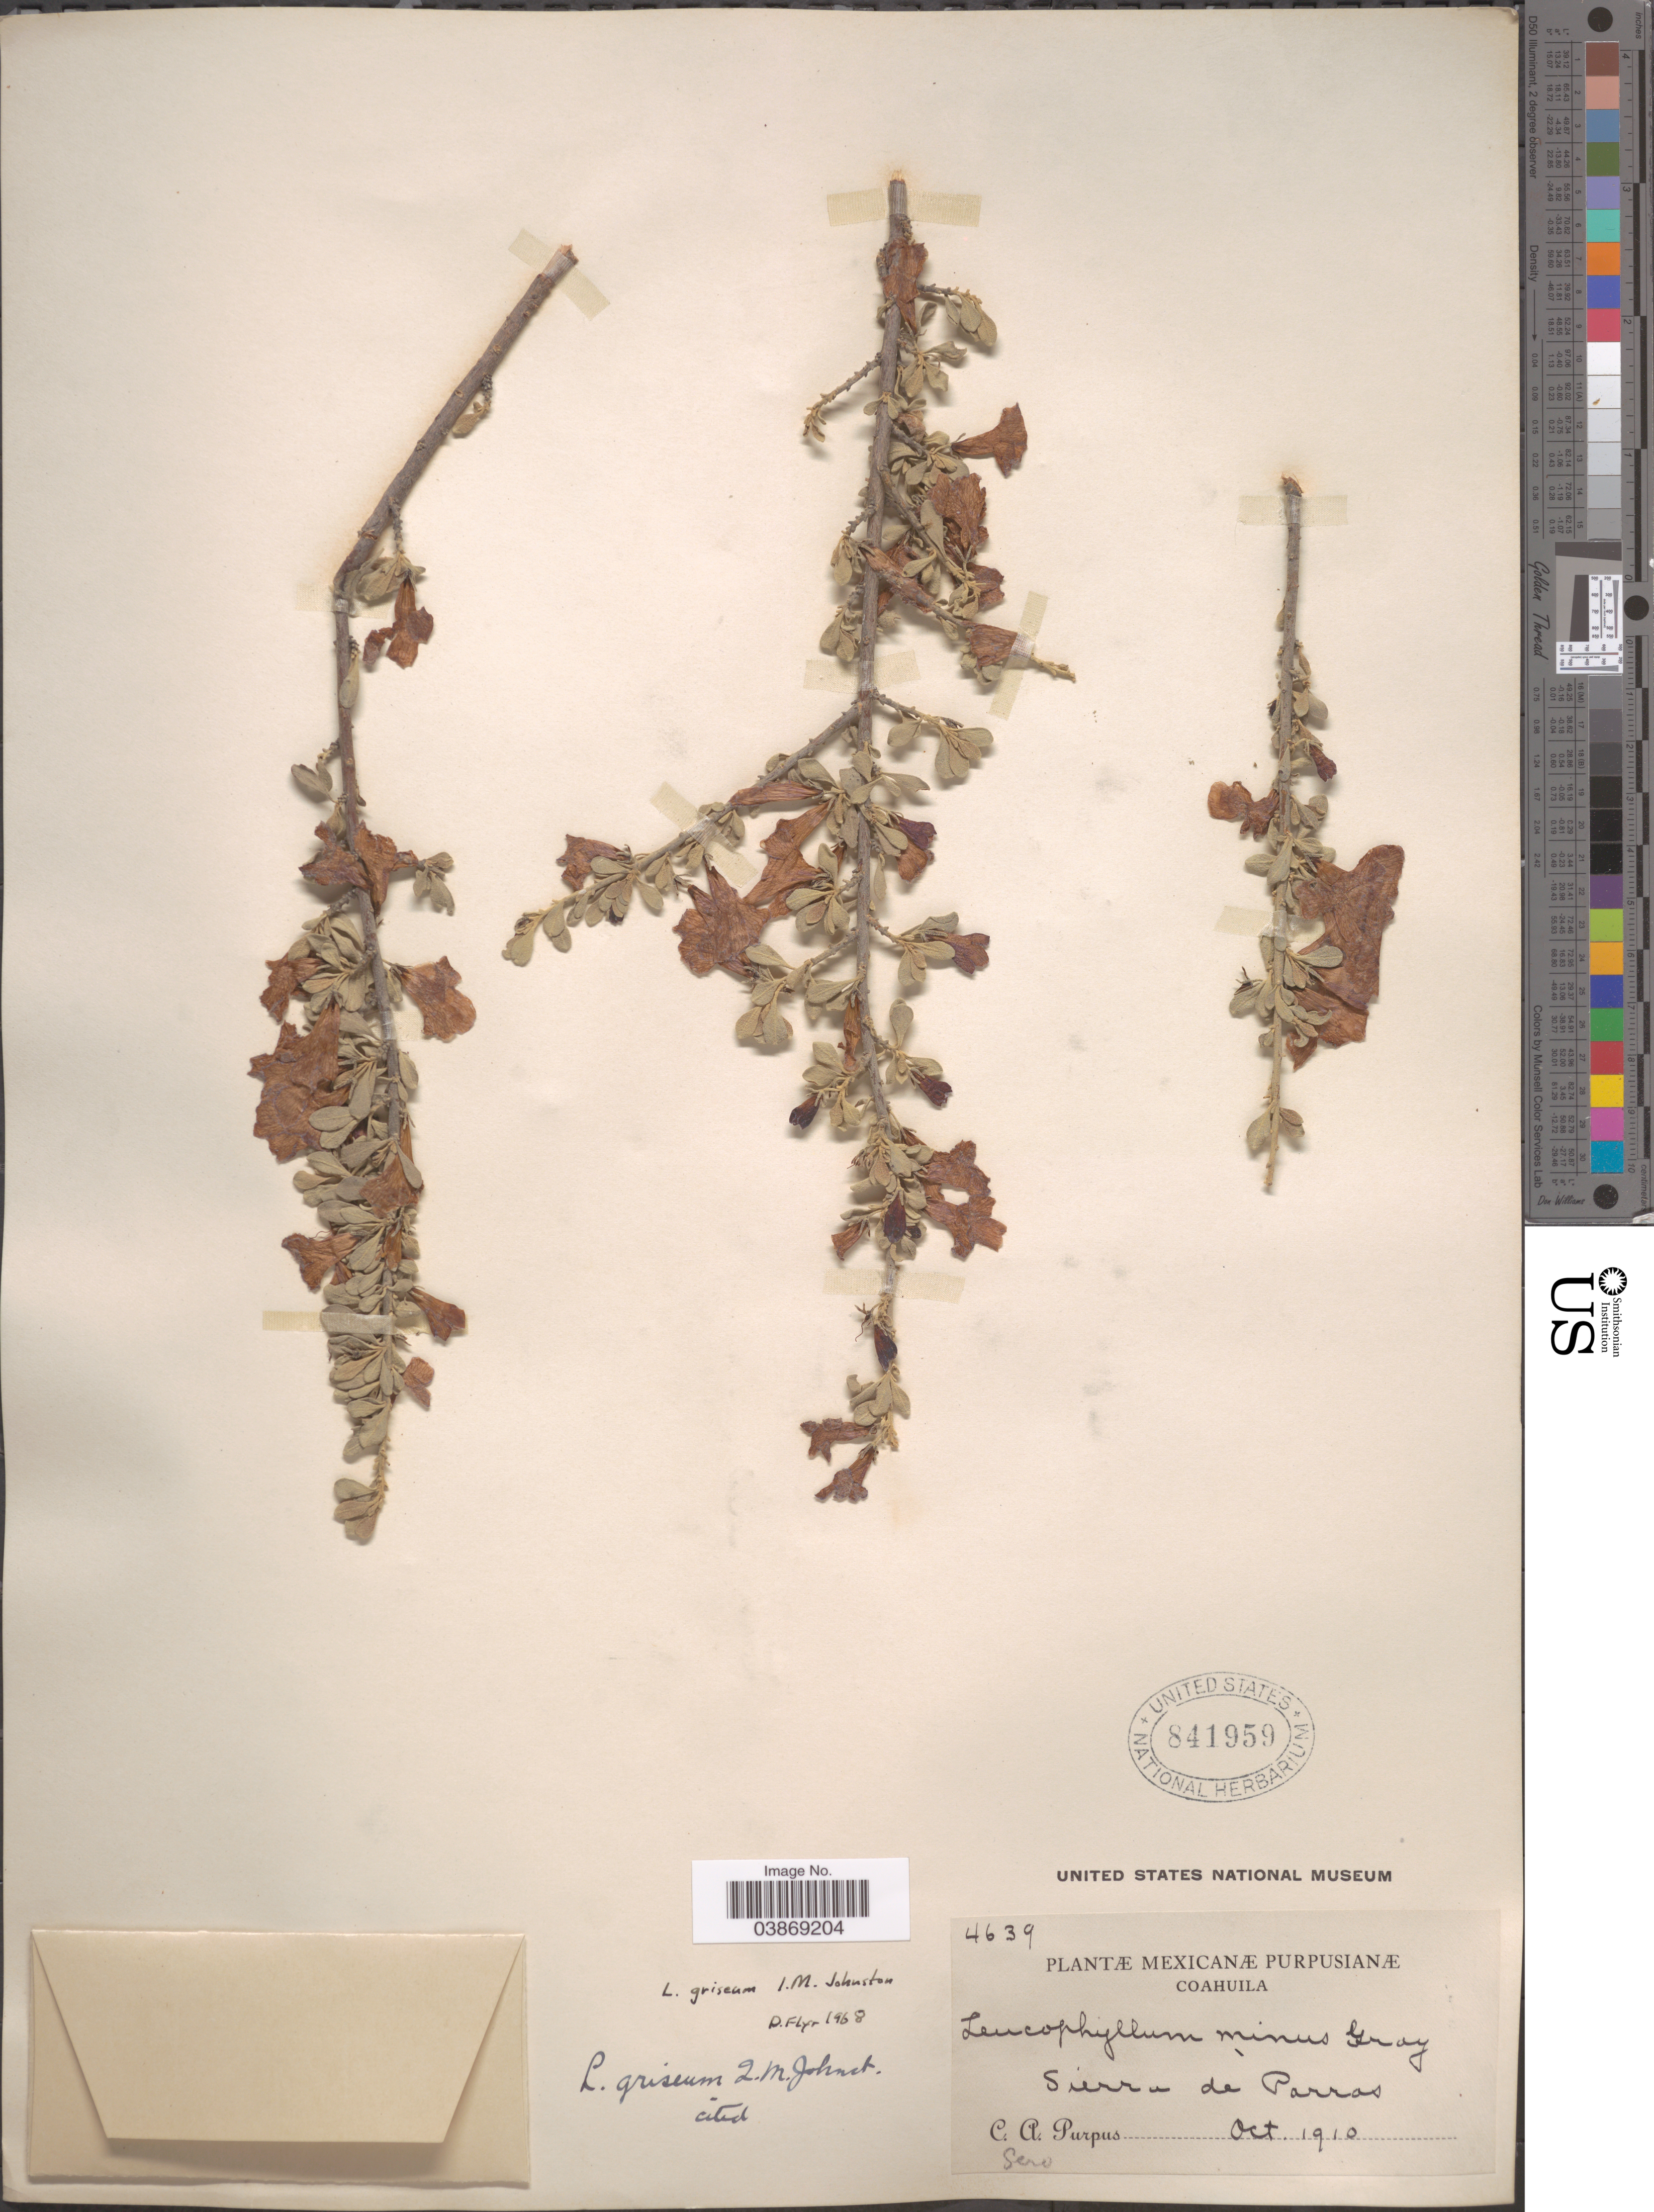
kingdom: Plantae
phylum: Tracheophyta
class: Magnoliopsida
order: Lamiales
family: Scrophulariaceae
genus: Leucophyllum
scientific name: Leucophyllum griseum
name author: I.M. Johnst.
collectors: C. A. Purpus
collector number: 4639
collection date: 1910-10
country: Mexico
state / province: Coahuila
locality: Sierra de Parras.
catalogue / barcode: US 841959